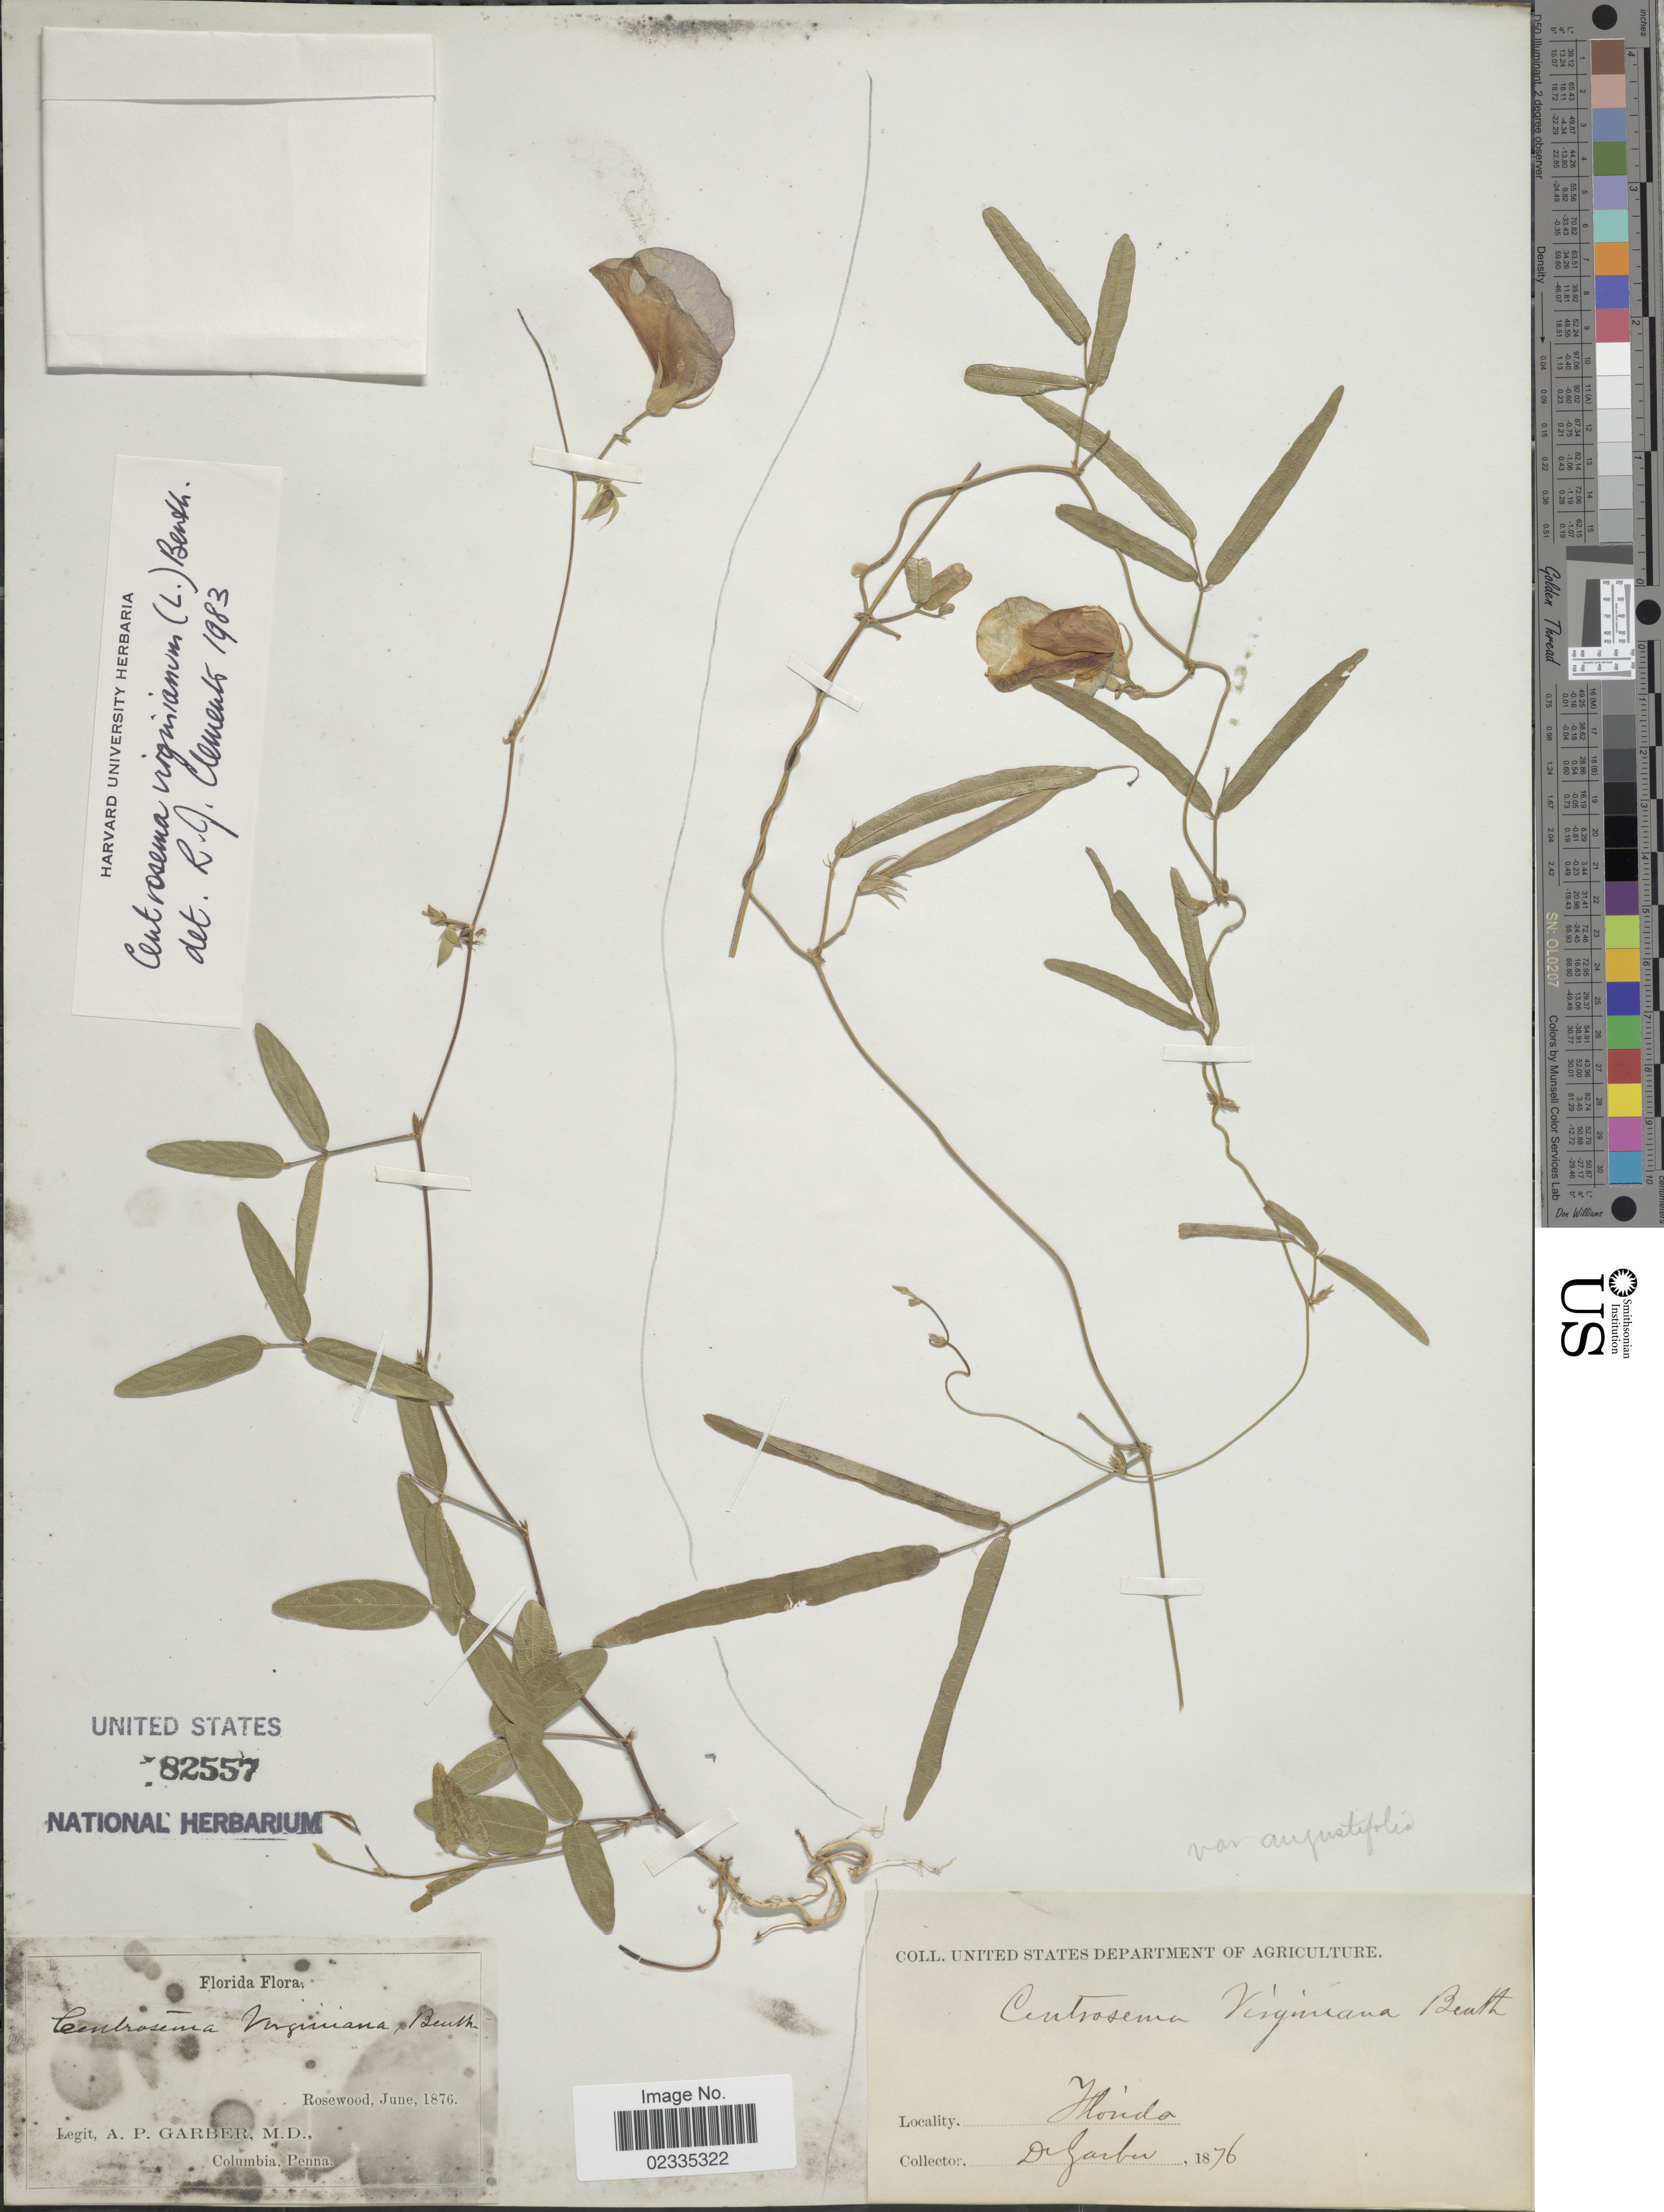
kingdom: Plantae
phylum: Tracheophyta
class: Magnoliopsida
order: Fabales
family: Fabaceae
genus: Centrosema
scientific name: Centrosema virginianum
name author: (L.) Benth.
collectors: A. P. Garber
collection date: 1876-06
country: United States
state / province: Florida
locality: Rosewood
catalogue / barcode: US 82557